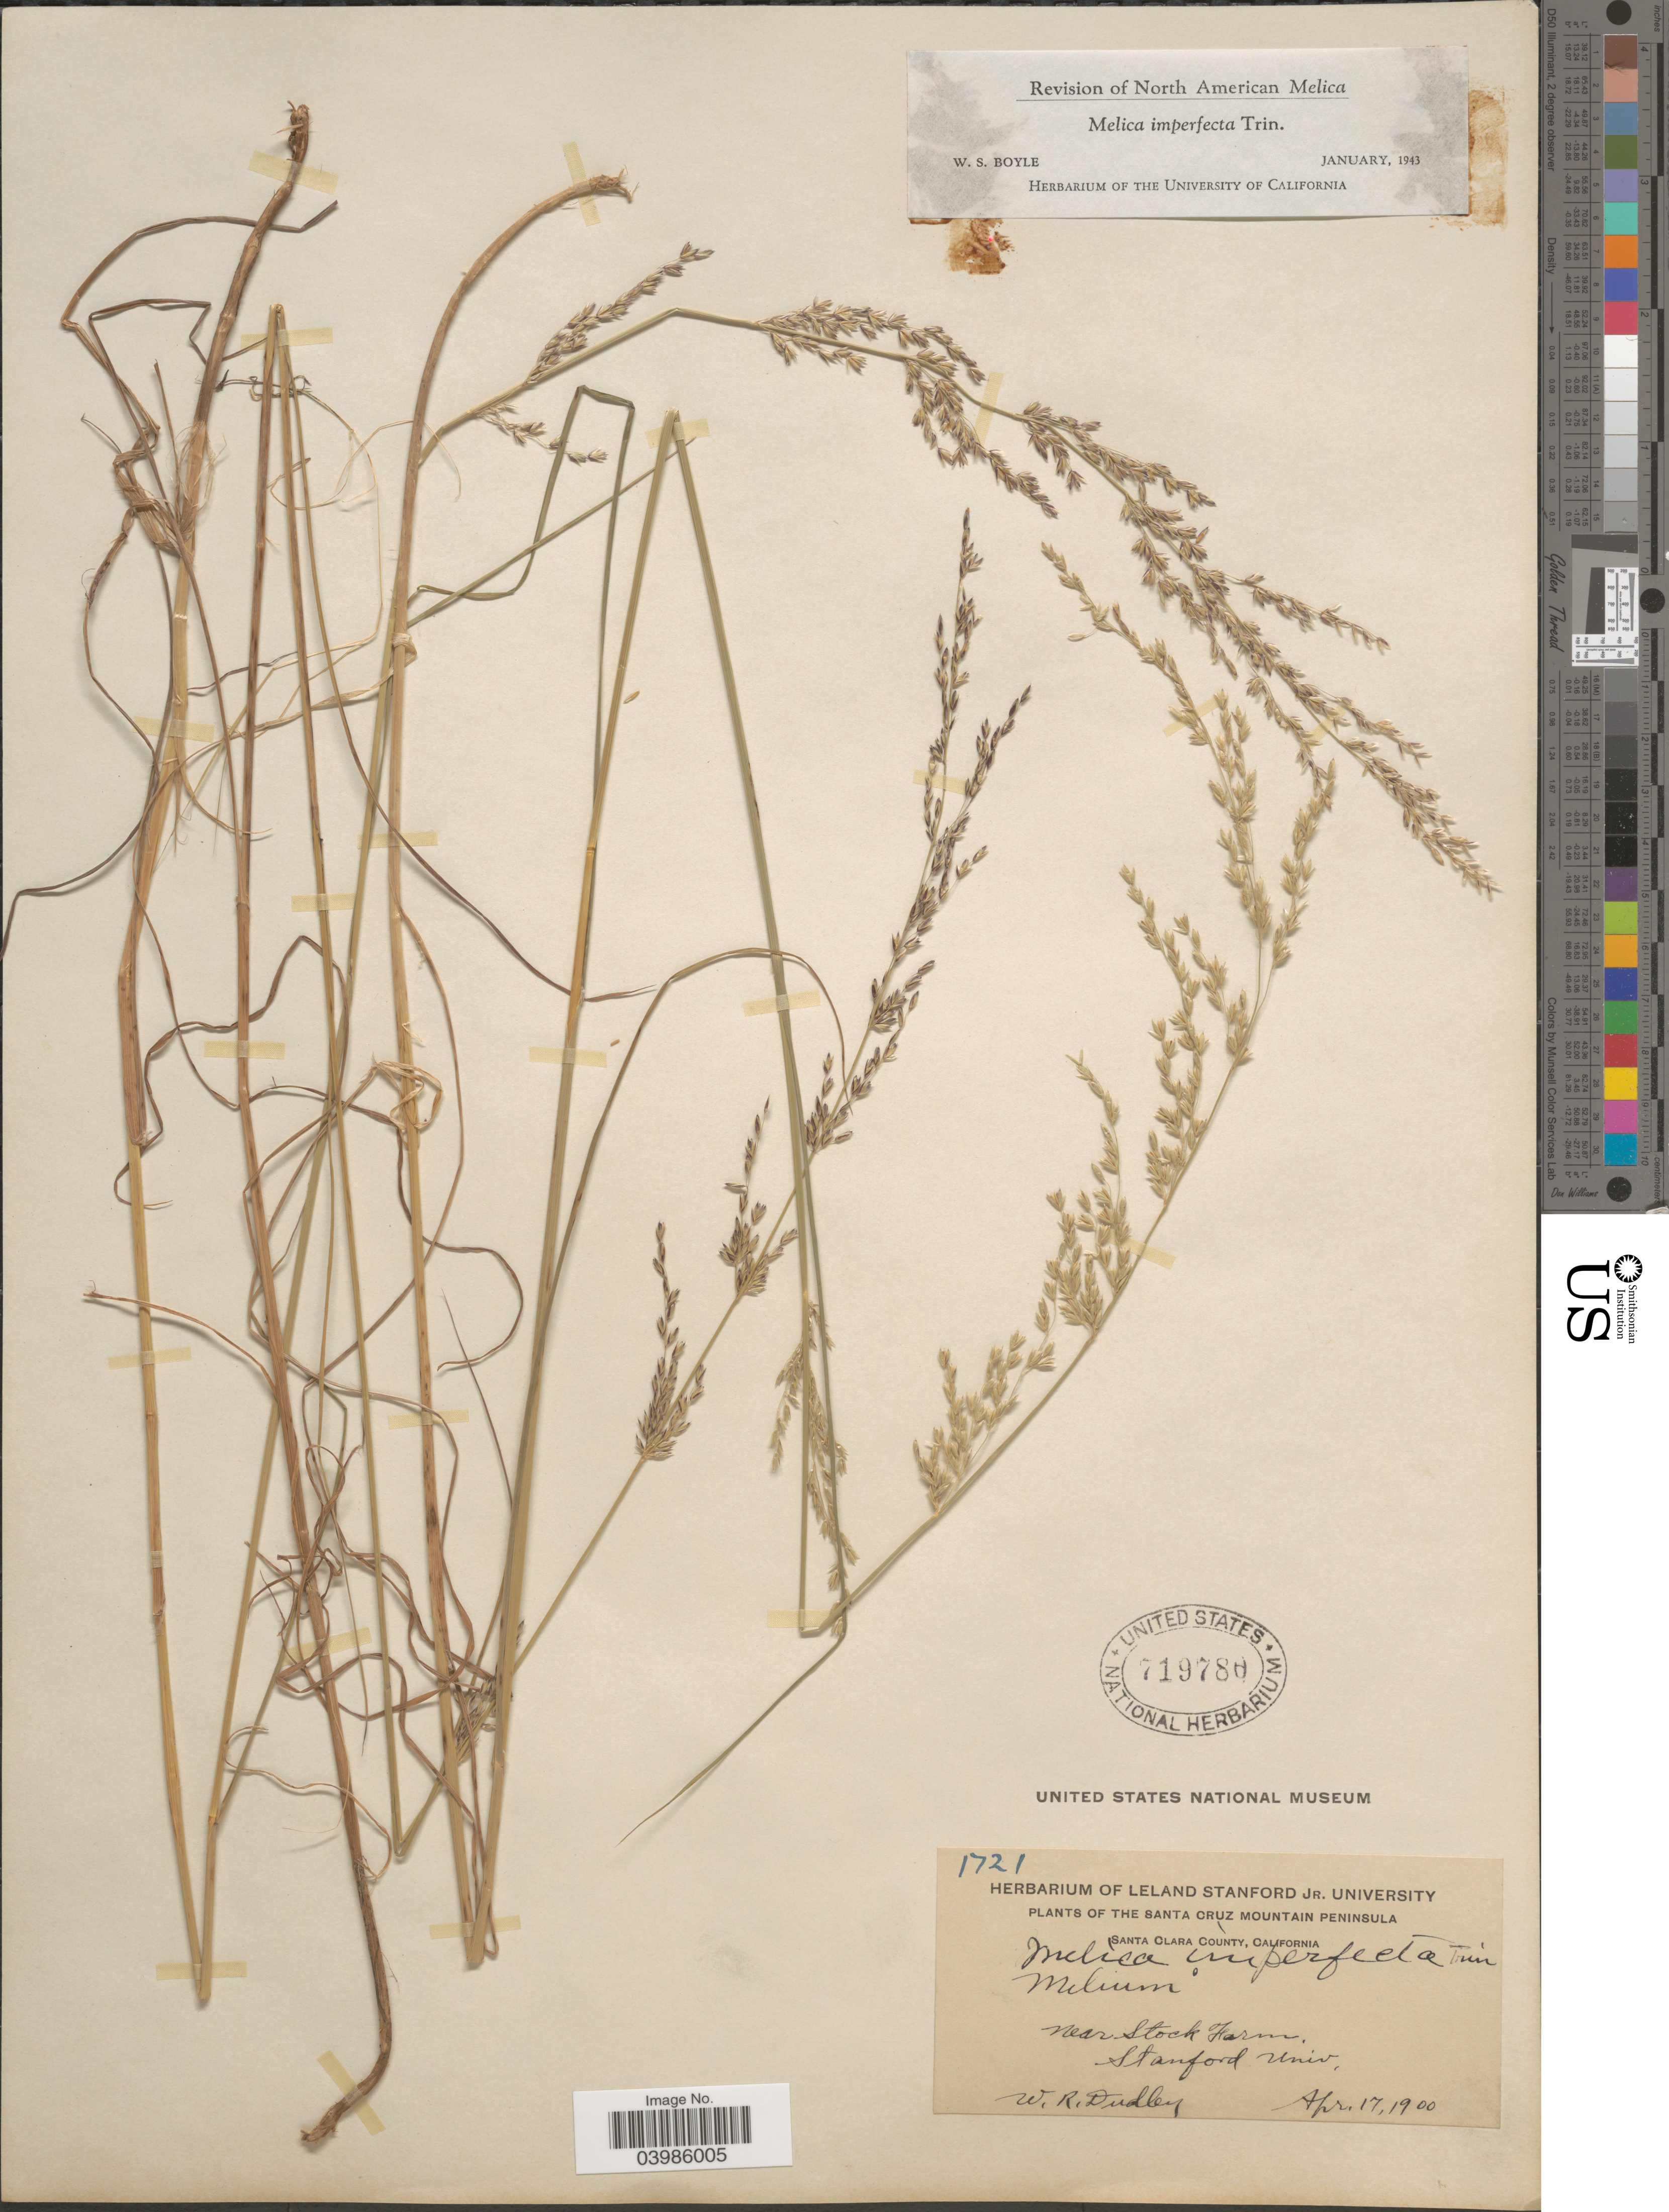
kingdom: Plantae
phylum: Tracheophyta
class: Liliopsida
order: Poales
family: Poaceae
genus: Melica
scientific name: Melica imperfecta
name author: Trin.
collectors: W. Dudley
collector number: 1721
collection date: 1900-04-17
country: United States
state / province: California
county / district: Santa Clara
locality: The Santa Cruz Mountain Peninsula. Santa Clara County. Near Stock Farm, Stanford Univ.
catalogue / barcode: US 719780